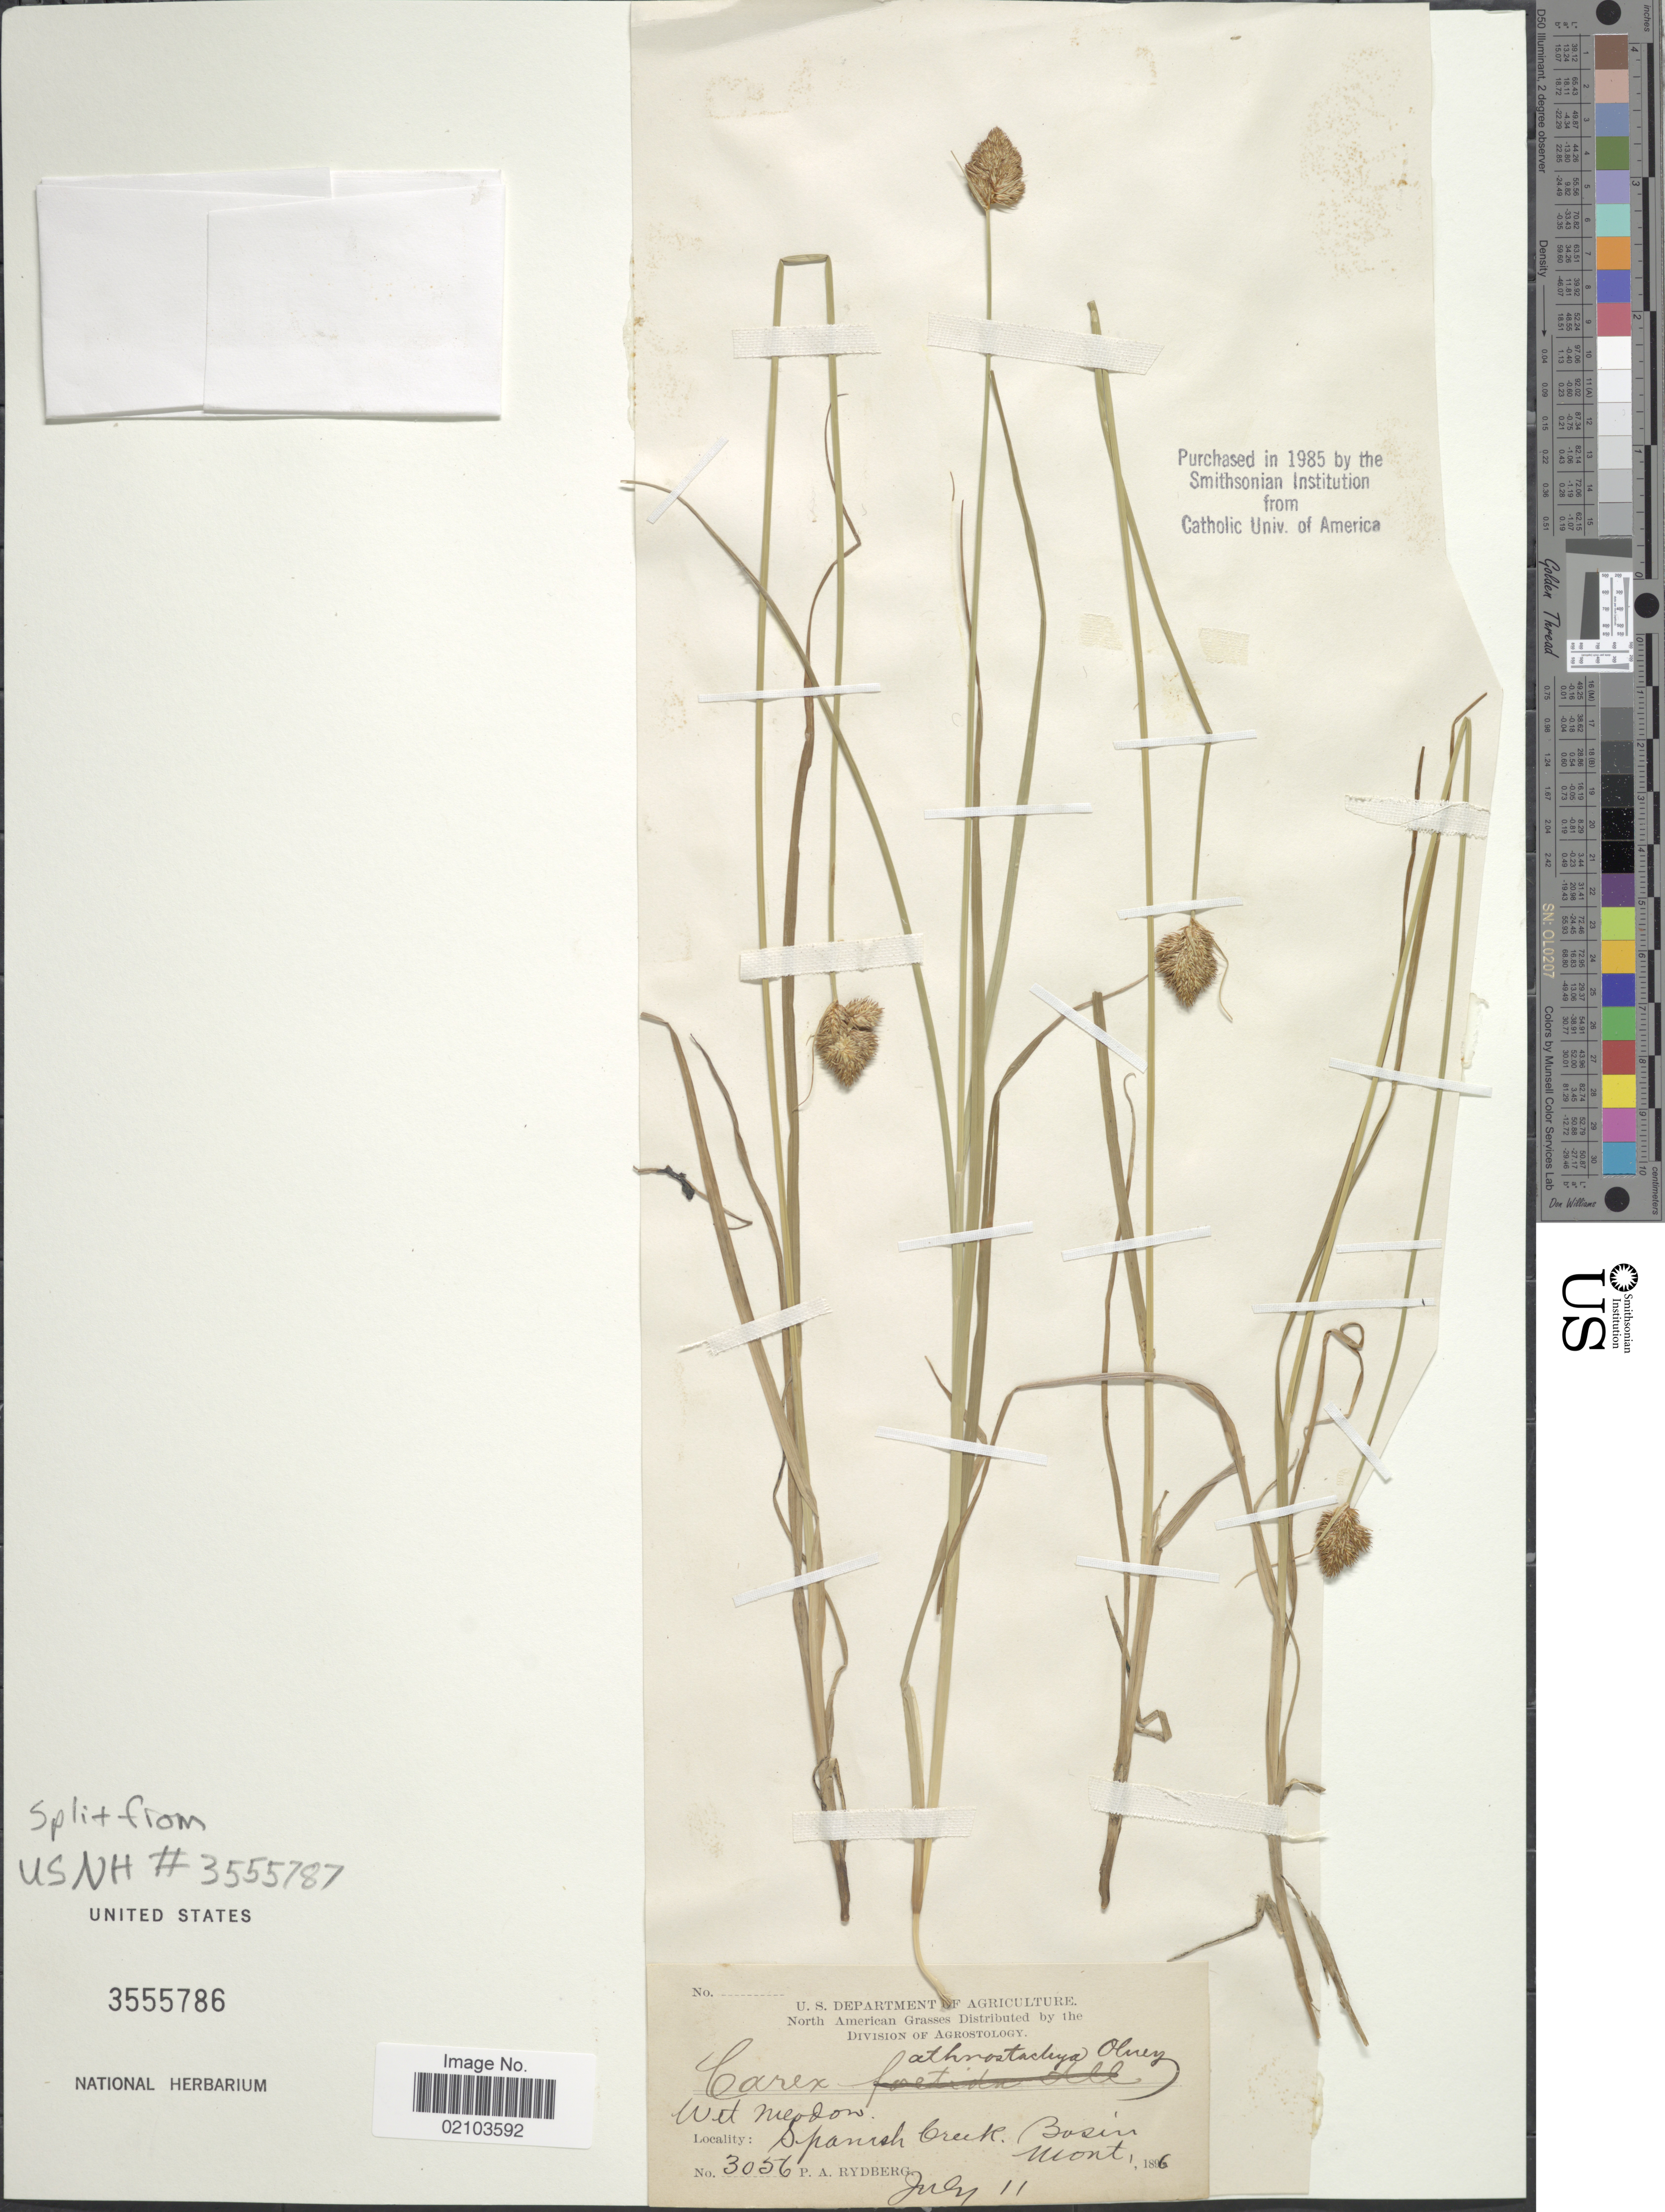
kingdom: Plantae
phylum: Tracheophyta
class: Liliopsida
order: Poales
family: Cyperaceae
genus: Carex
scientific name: Carex athrostachya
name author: Olney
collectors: P. A. Rydberg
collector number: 3056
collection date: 1896-07-11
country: United States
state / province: Montana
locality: Spanish Creek Basin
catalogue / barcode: US 3555786